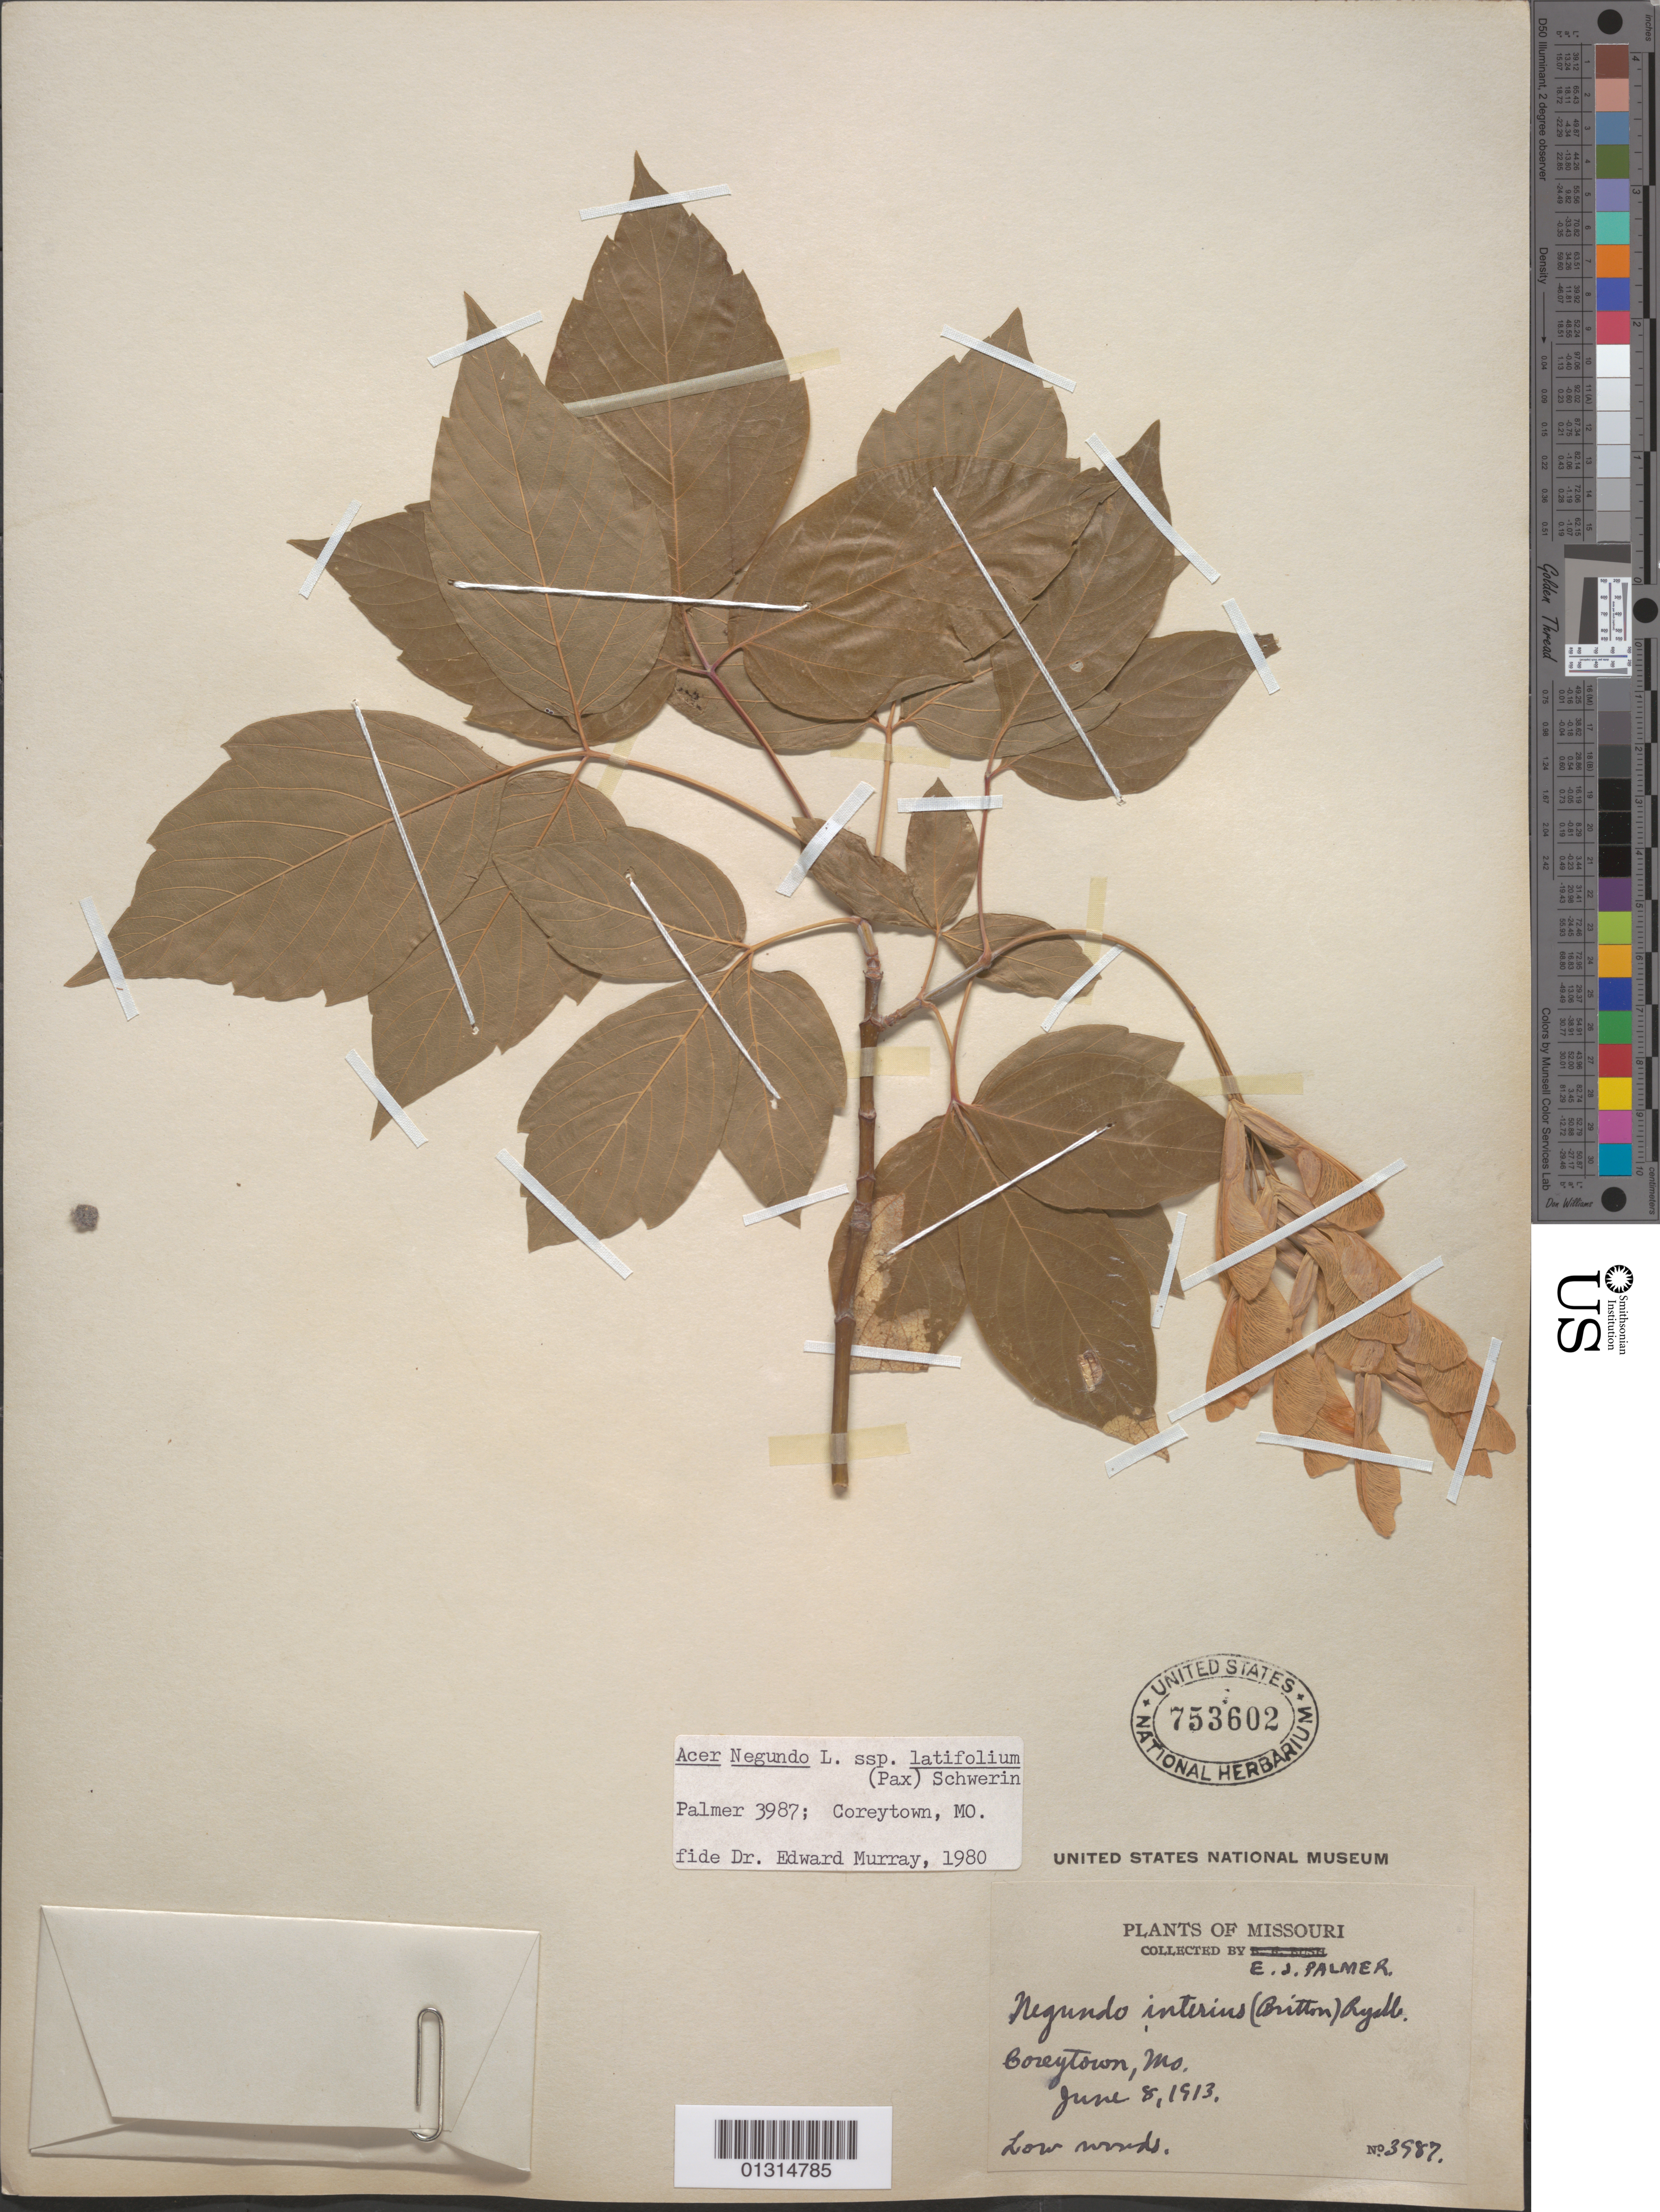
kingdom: Plantae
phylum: Tracheophyta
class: Magnoliopsida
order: Sapindales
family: Sapindaceae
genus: Acer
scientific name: Acer negundo subsp. latifolium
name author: (Pax) Schwer.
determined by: Murray, Edward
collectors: E. J. Palmer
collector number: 3987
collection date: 1913-06-08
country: United States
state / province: Missouri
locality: Coreytown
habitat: Low woods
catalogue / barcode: US 753602